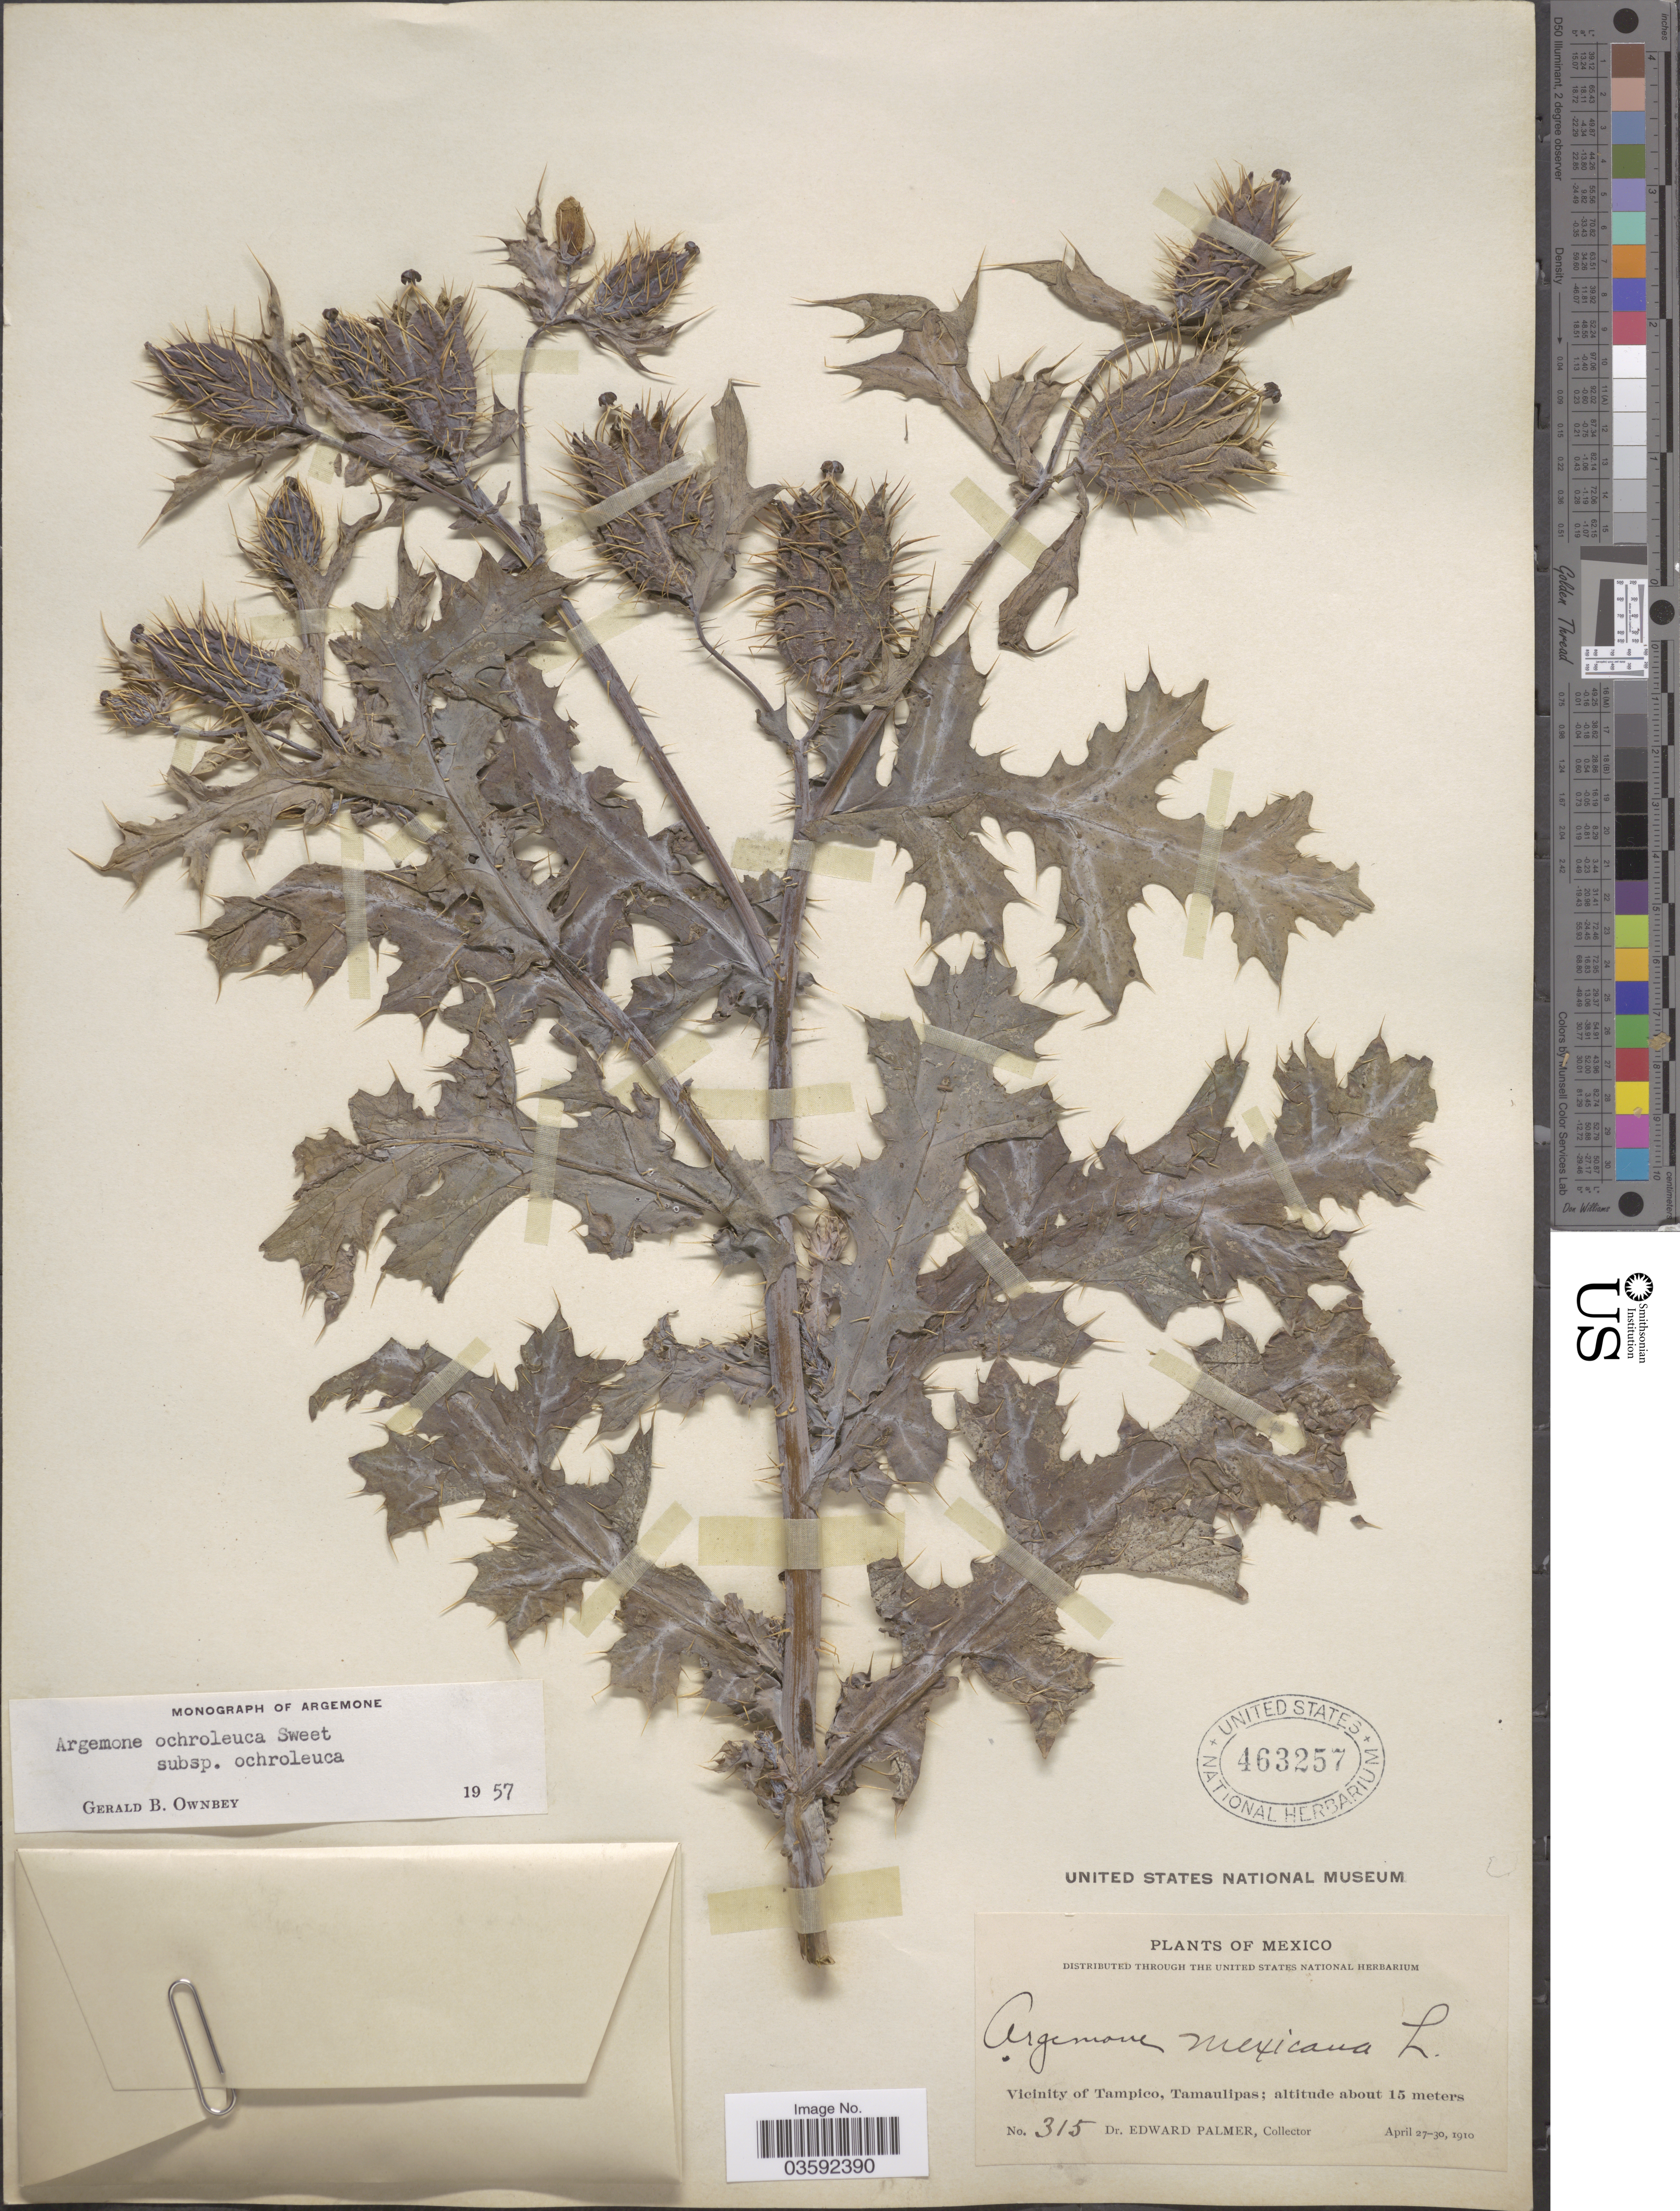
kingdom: Plantae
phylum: Tracheophyta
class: Magnoliopsida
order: Ranunculales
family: Papaveraceae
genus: Argemone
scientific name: Argemone ochroleuca subsp. ochroleuca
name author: Sweet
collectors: E. Palmer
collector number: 315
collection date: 1910-04-27/1910-04-30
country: Mexico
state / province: Tamaulipas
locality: Vicinity of Tampico.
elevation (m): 15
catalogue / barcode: US 463257